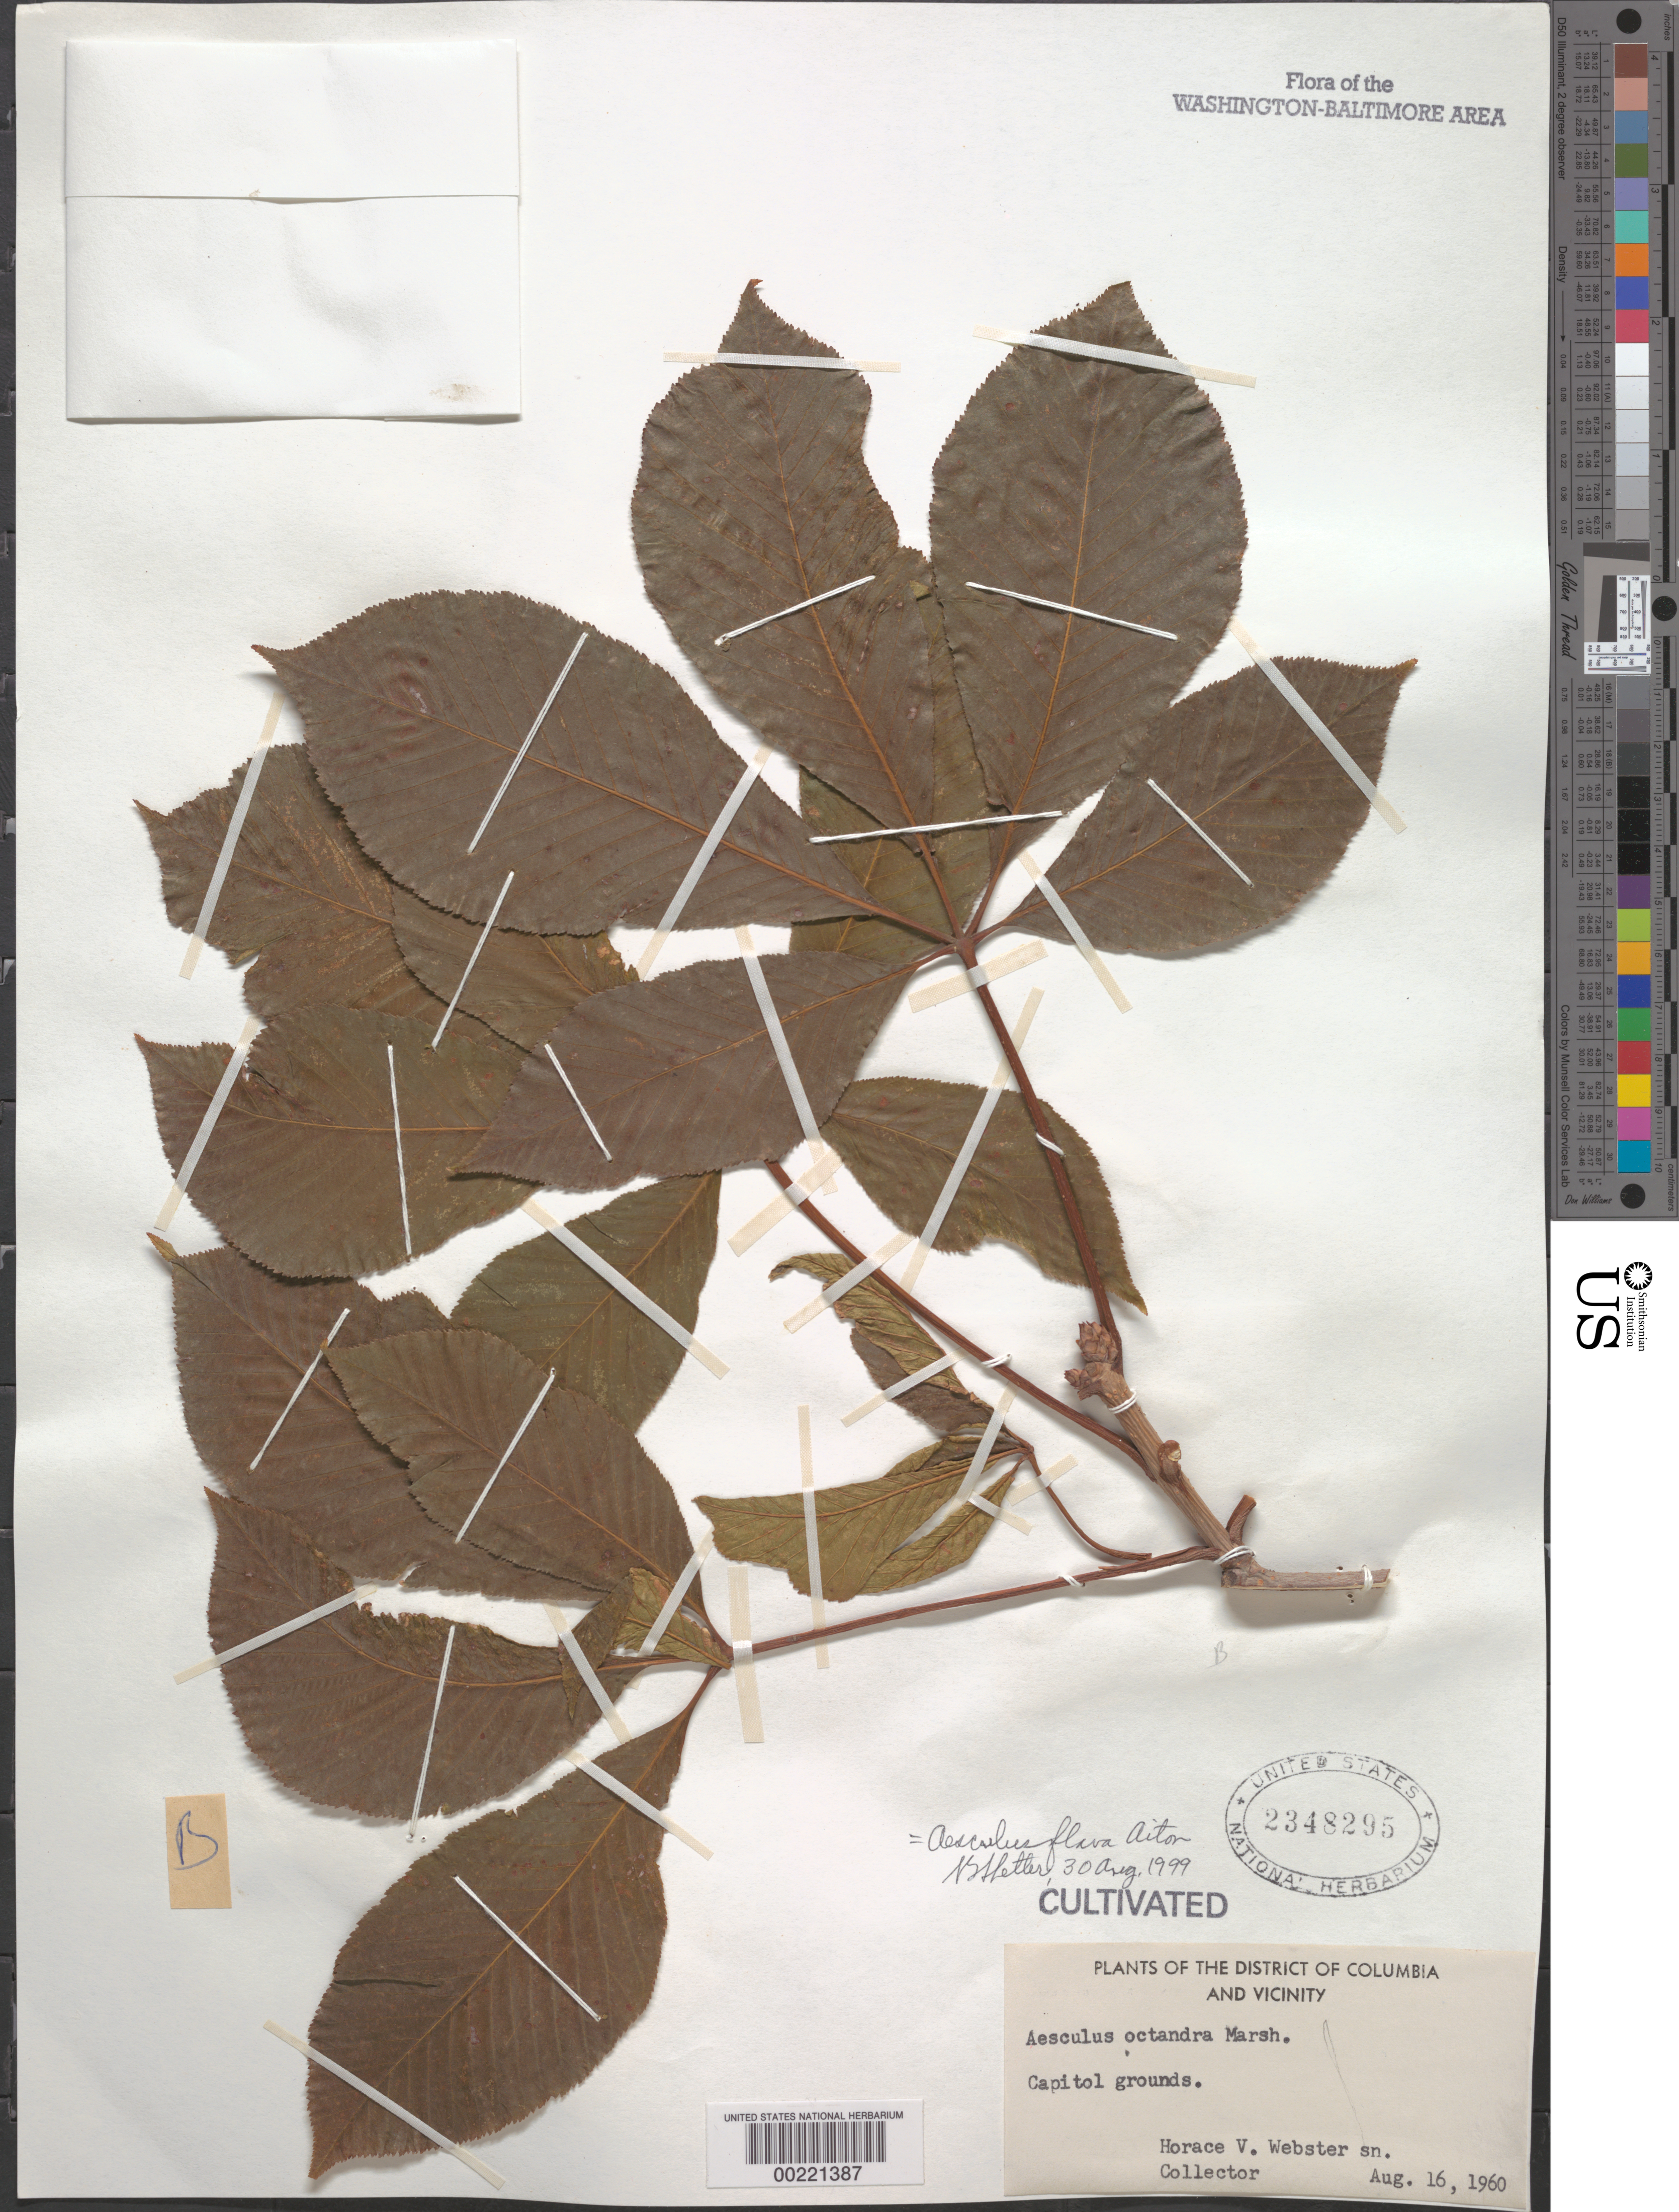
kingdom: Plantae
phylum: Tracheophyta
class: Magnoliopsida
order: Sapindales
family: Sapindaceae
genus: Aesculus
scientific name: Aesculus flava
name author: Sol.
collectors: H. V. Webster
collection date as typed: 16 Aug 1960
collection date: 1960-08-16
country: United States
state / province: District of Columbia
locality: Capitol grounds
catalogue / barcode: US 2348295